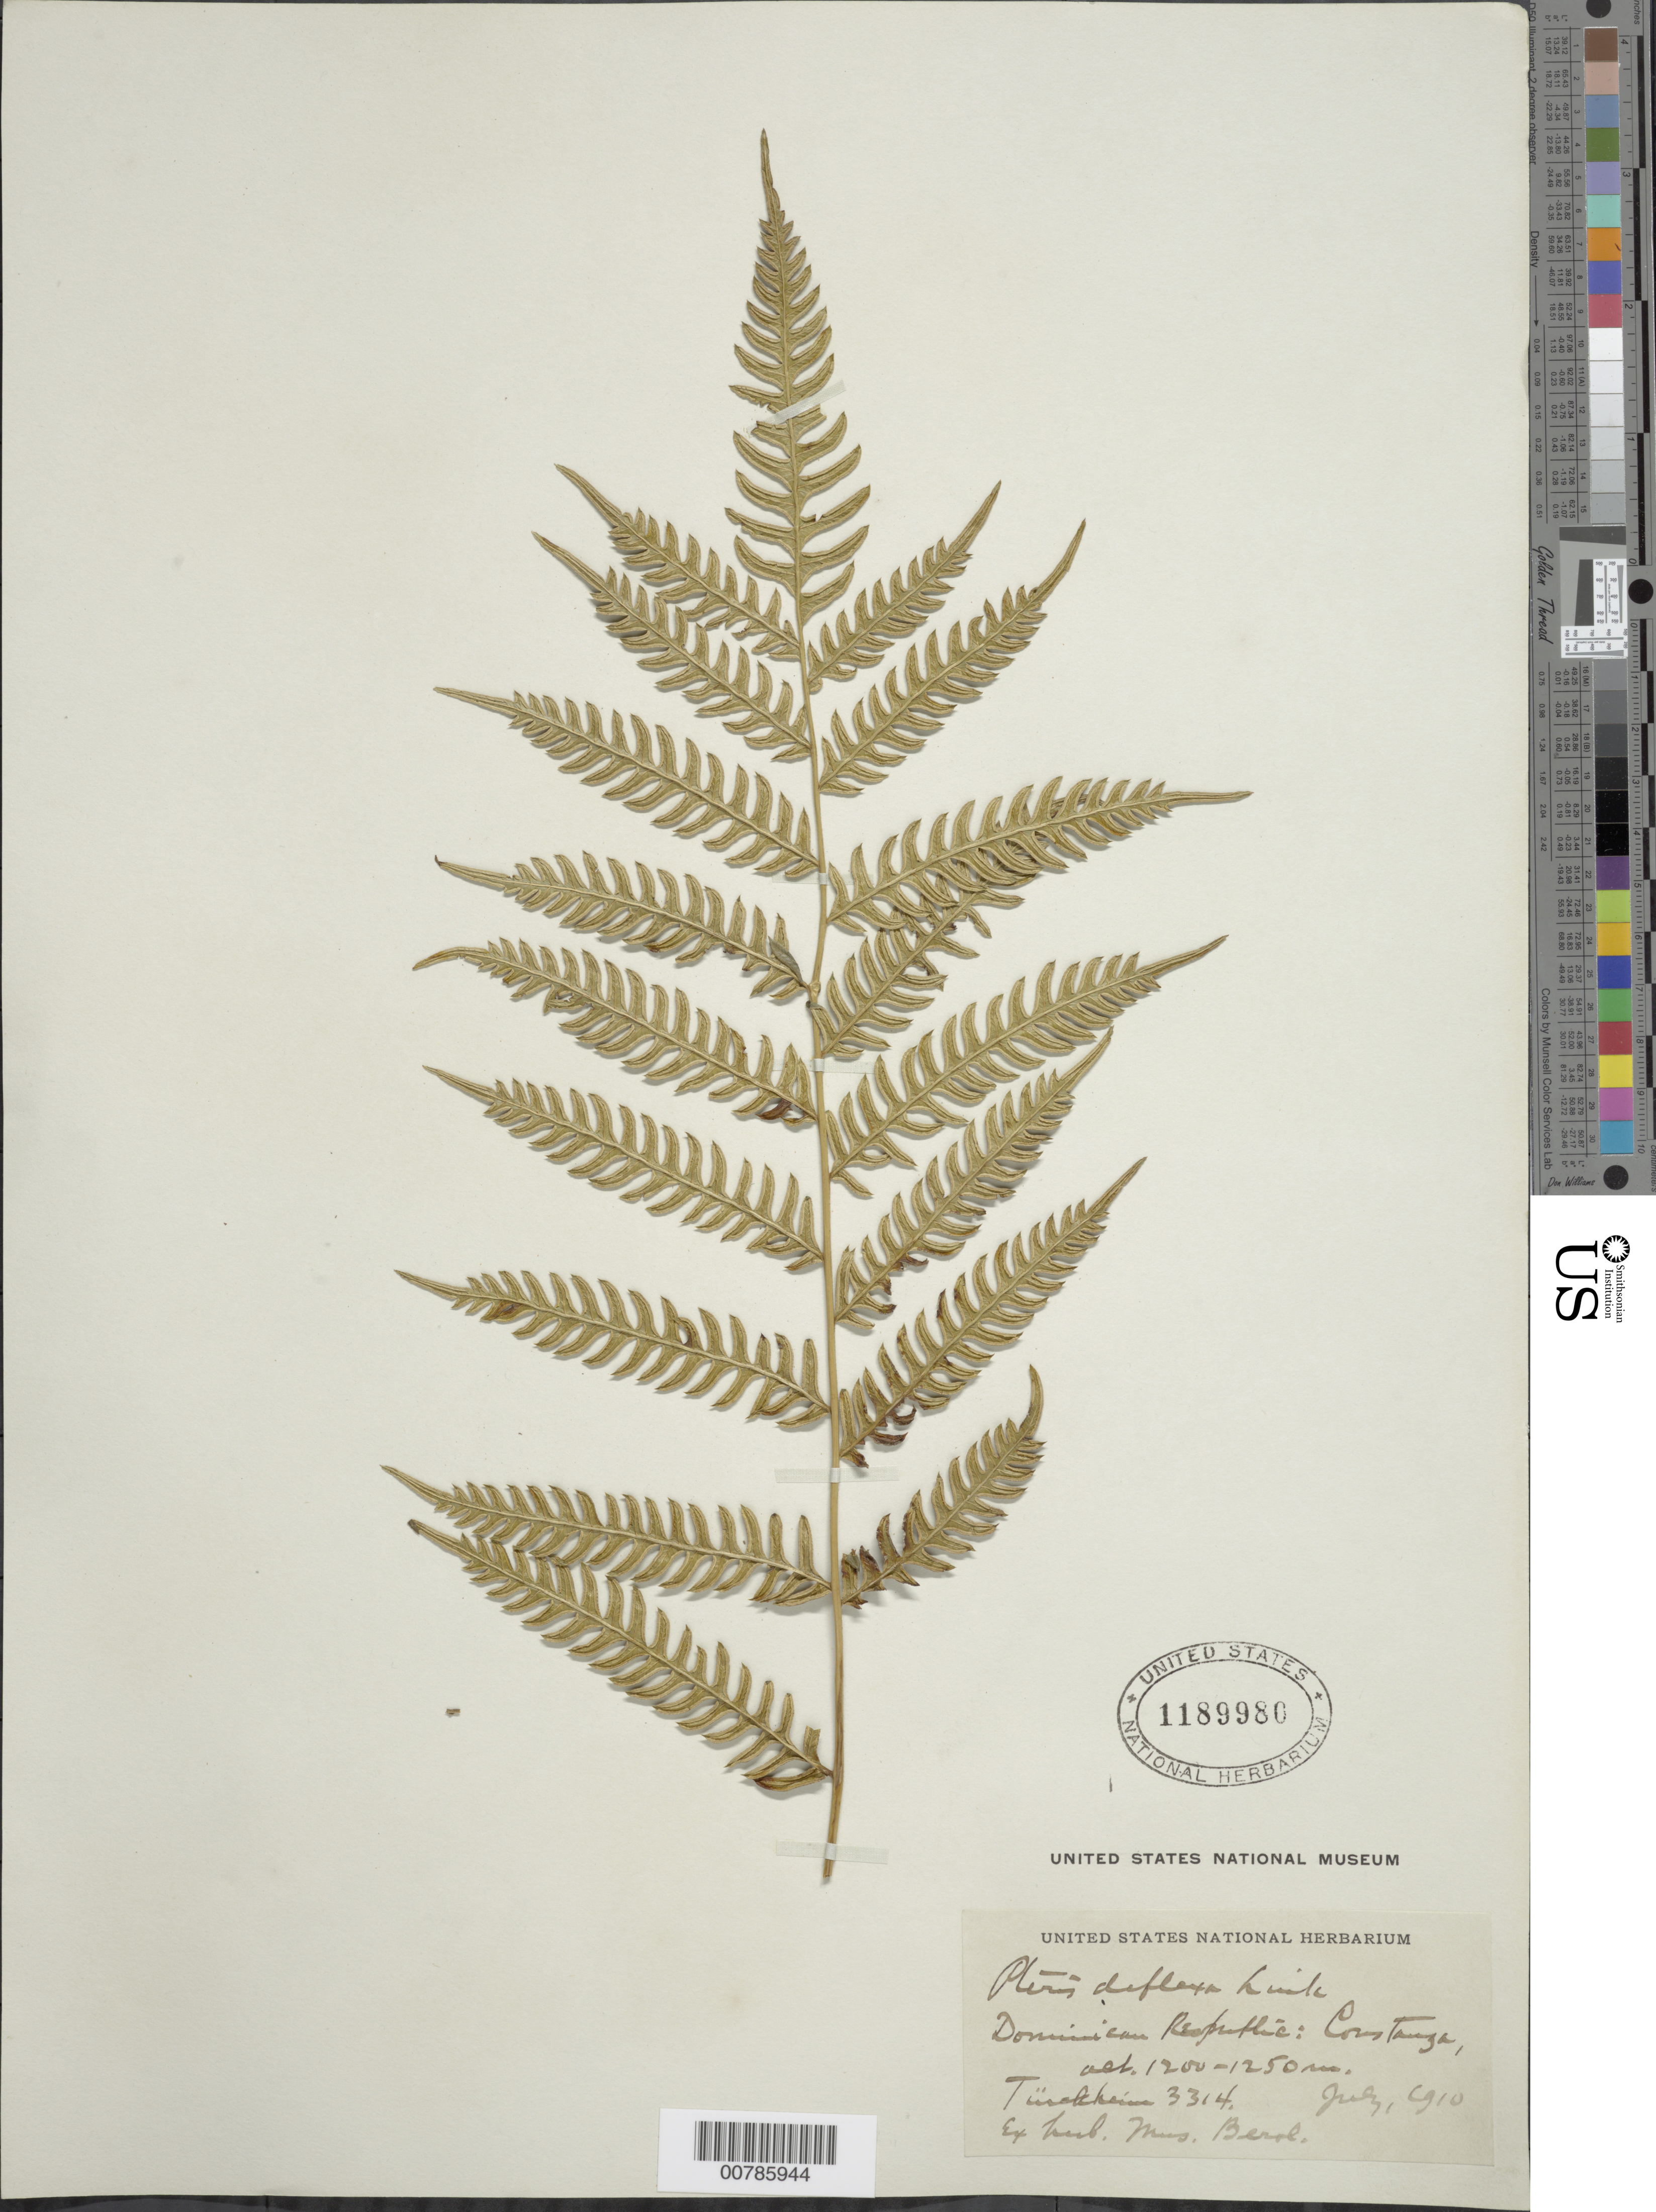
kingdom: Plantae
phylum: Tracheophyta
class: Polypodiopsida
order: Polypodiales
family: Pteridaceae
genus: Pteris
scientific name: Pteris deflexa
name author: Link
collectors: H. von Türckheim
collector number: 3314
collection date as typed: Jul 1910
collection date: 1910-07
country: Dominican Republic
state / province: La Vega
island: Hispaniola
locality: Constanza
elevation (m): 1200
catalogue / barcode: US 1189980